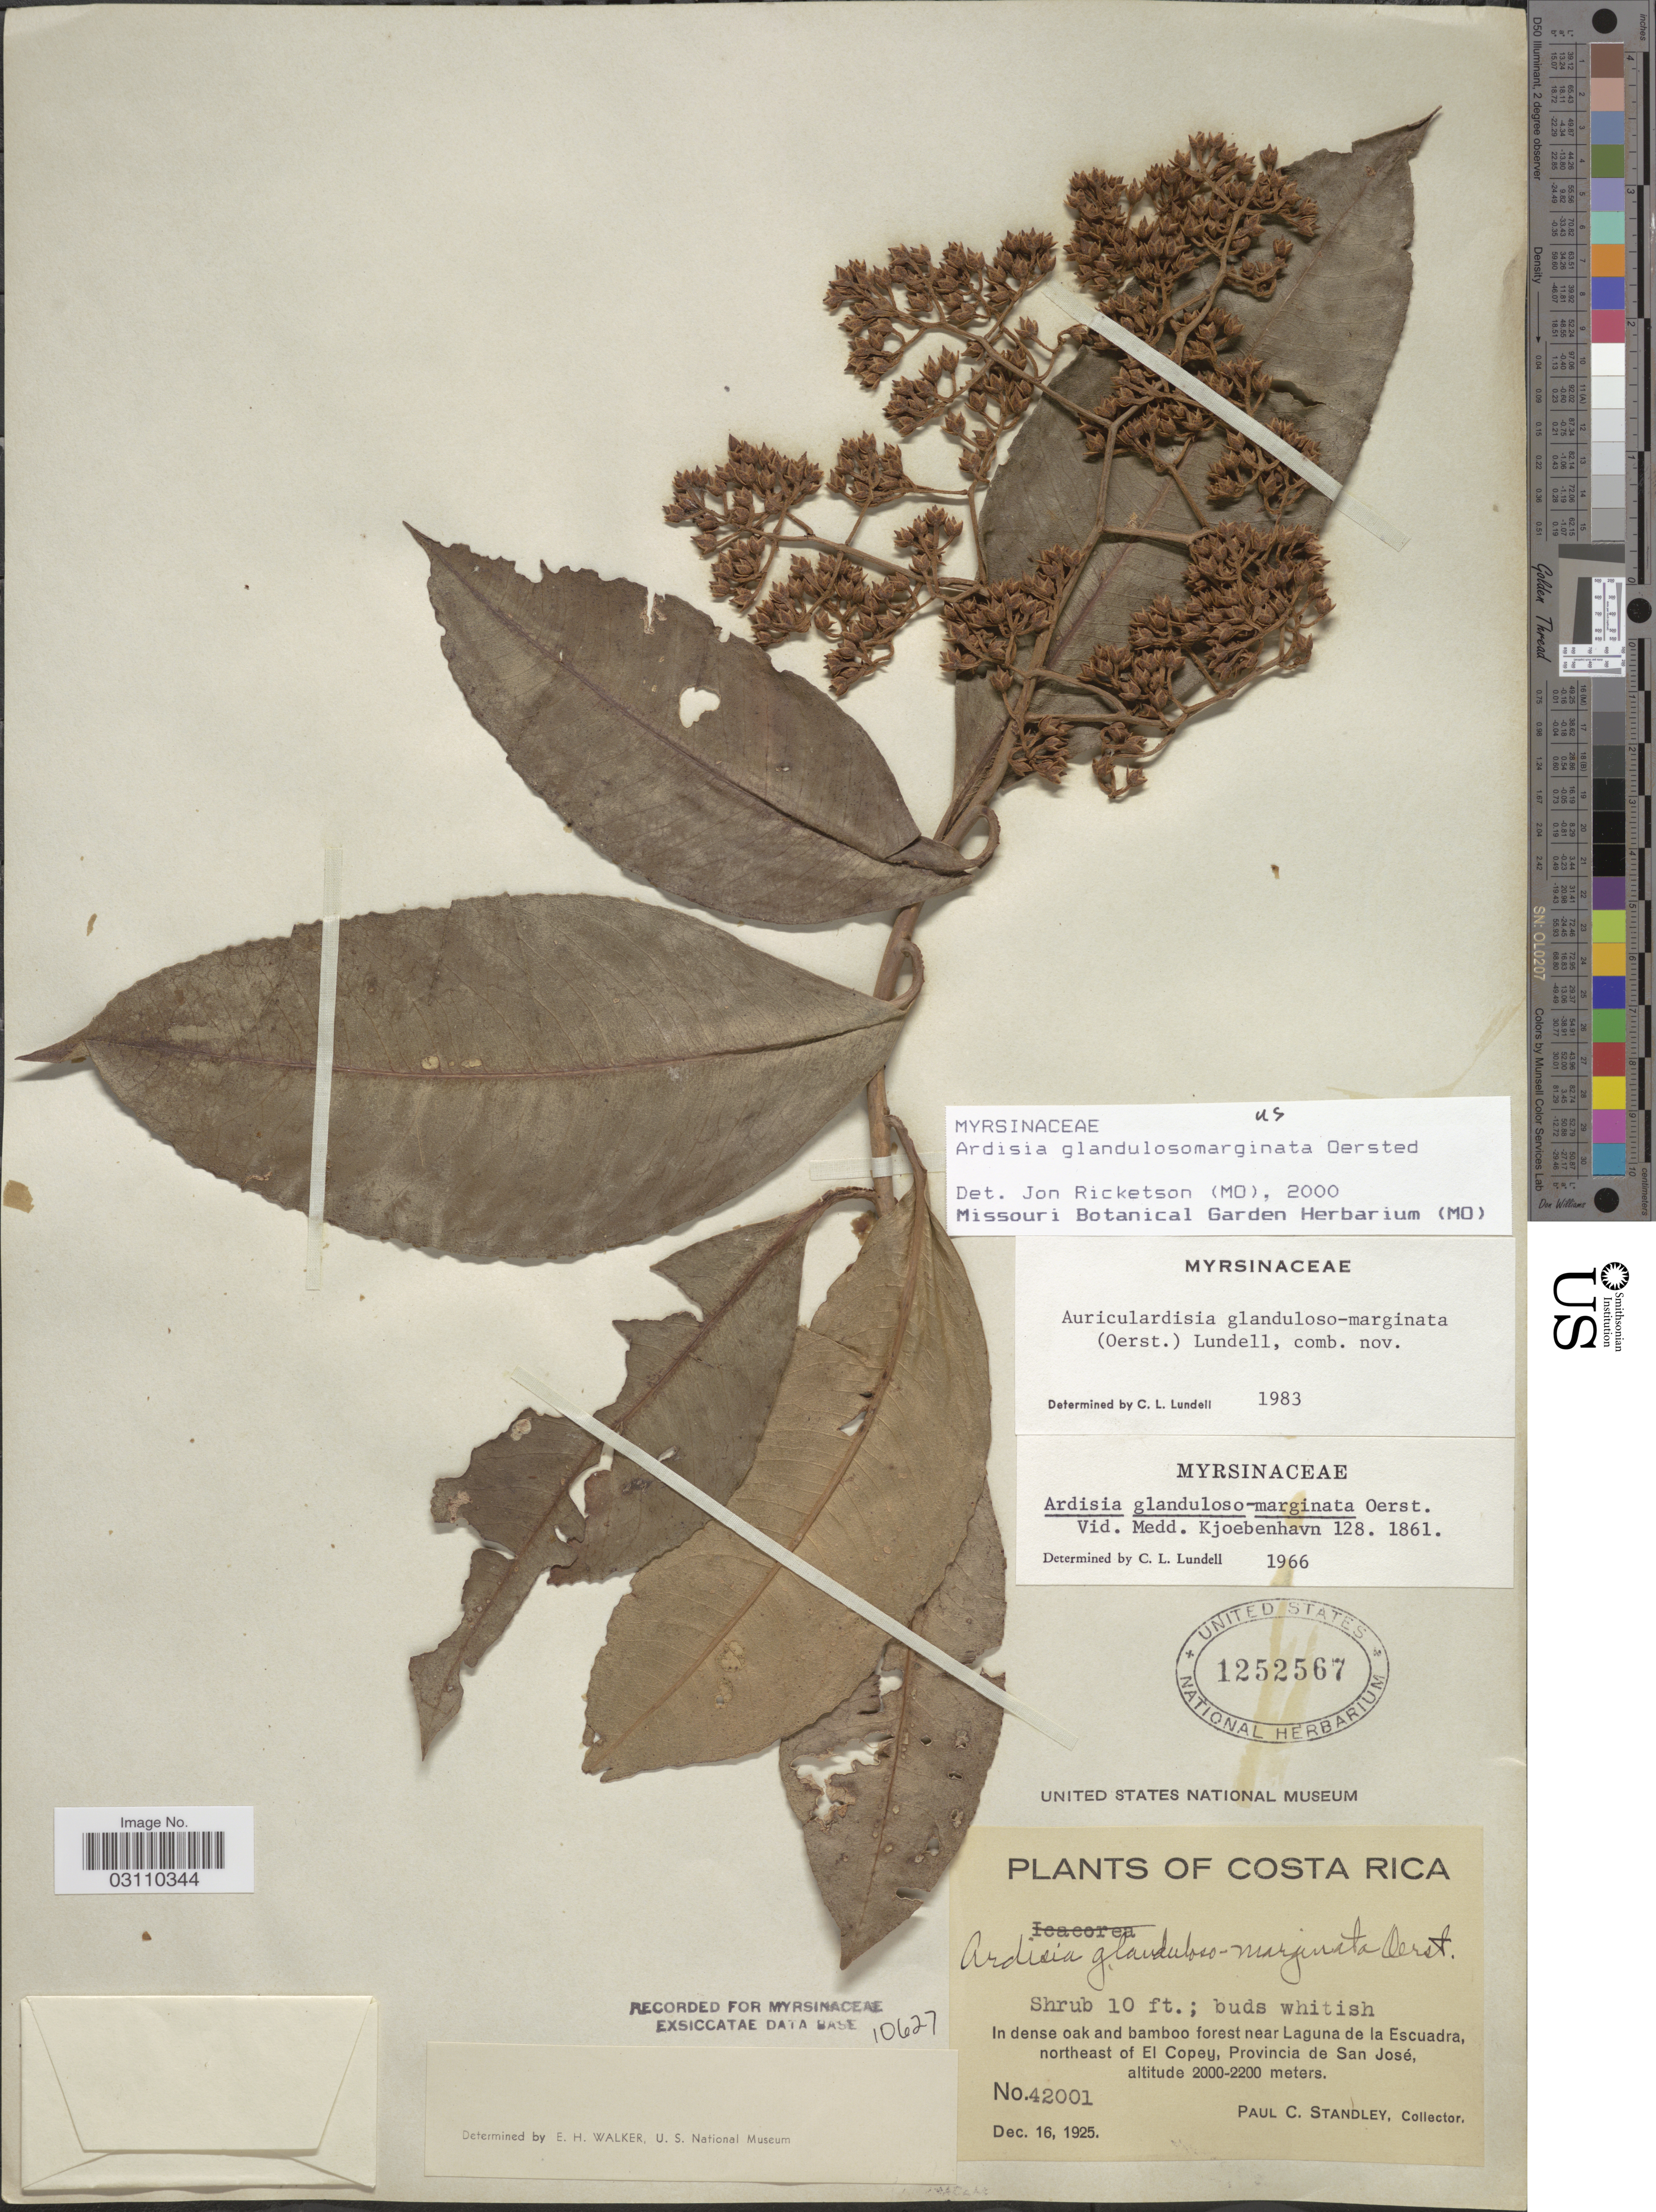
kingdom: Plantae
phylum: Tracheophyta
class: Magnoliopsida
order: Ericales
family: Primulaceae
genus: Ardisia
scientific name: Ardisia glandulosa-marginata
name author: Oerst.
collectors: P. C. Standley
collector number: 42001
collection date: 1925-12-16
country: Costa Rica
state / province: San José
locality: In dense oak and bamboo forest near Laguna de la Escuadra, northeast of El Copey.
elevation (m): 2000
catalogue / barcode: US 1252567